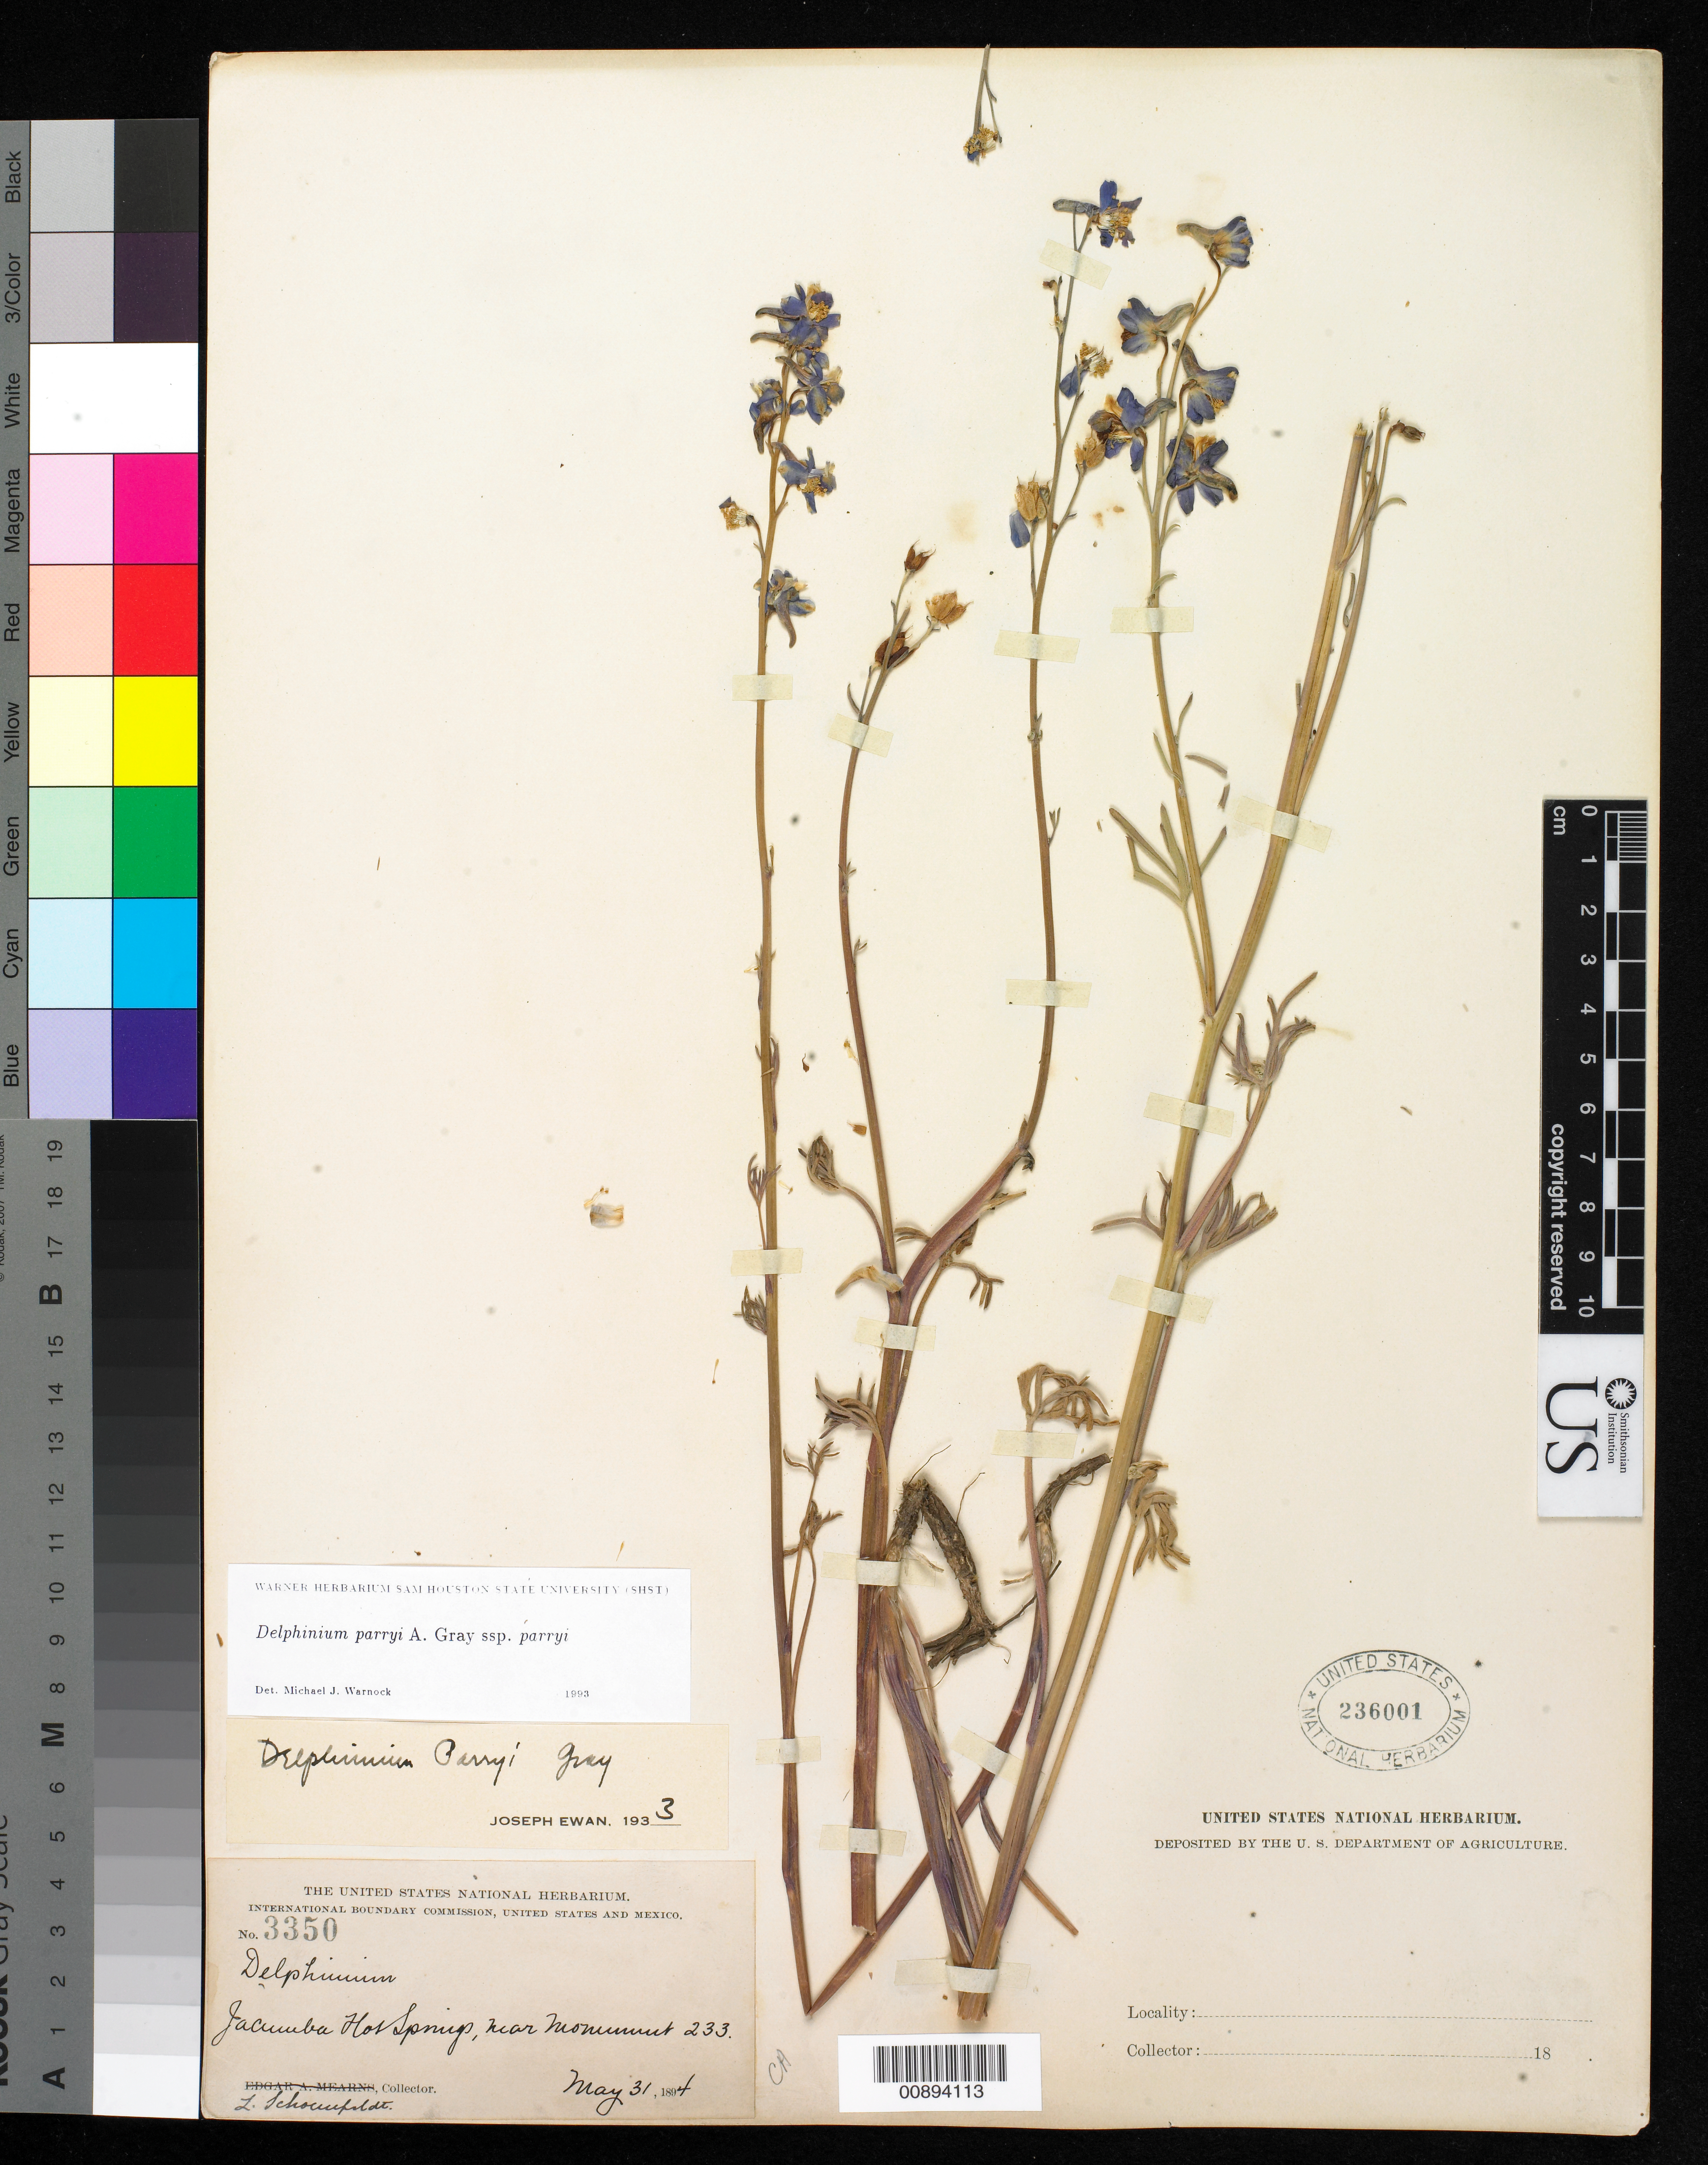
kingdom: Plantae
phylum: Tracheophyta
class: Magnoliopsida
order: Ranunculales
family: Ranunculaceae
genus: Delphinium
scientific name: Delphinium parryi subsp. parryi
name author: A. Gray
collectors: L. Schoenfeldt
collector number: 3350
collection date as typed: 31 May 1894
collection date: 1894-05-31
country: United States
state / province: California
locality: Jacumba Hot Springs, near Monument 233.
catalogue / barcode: US 236001